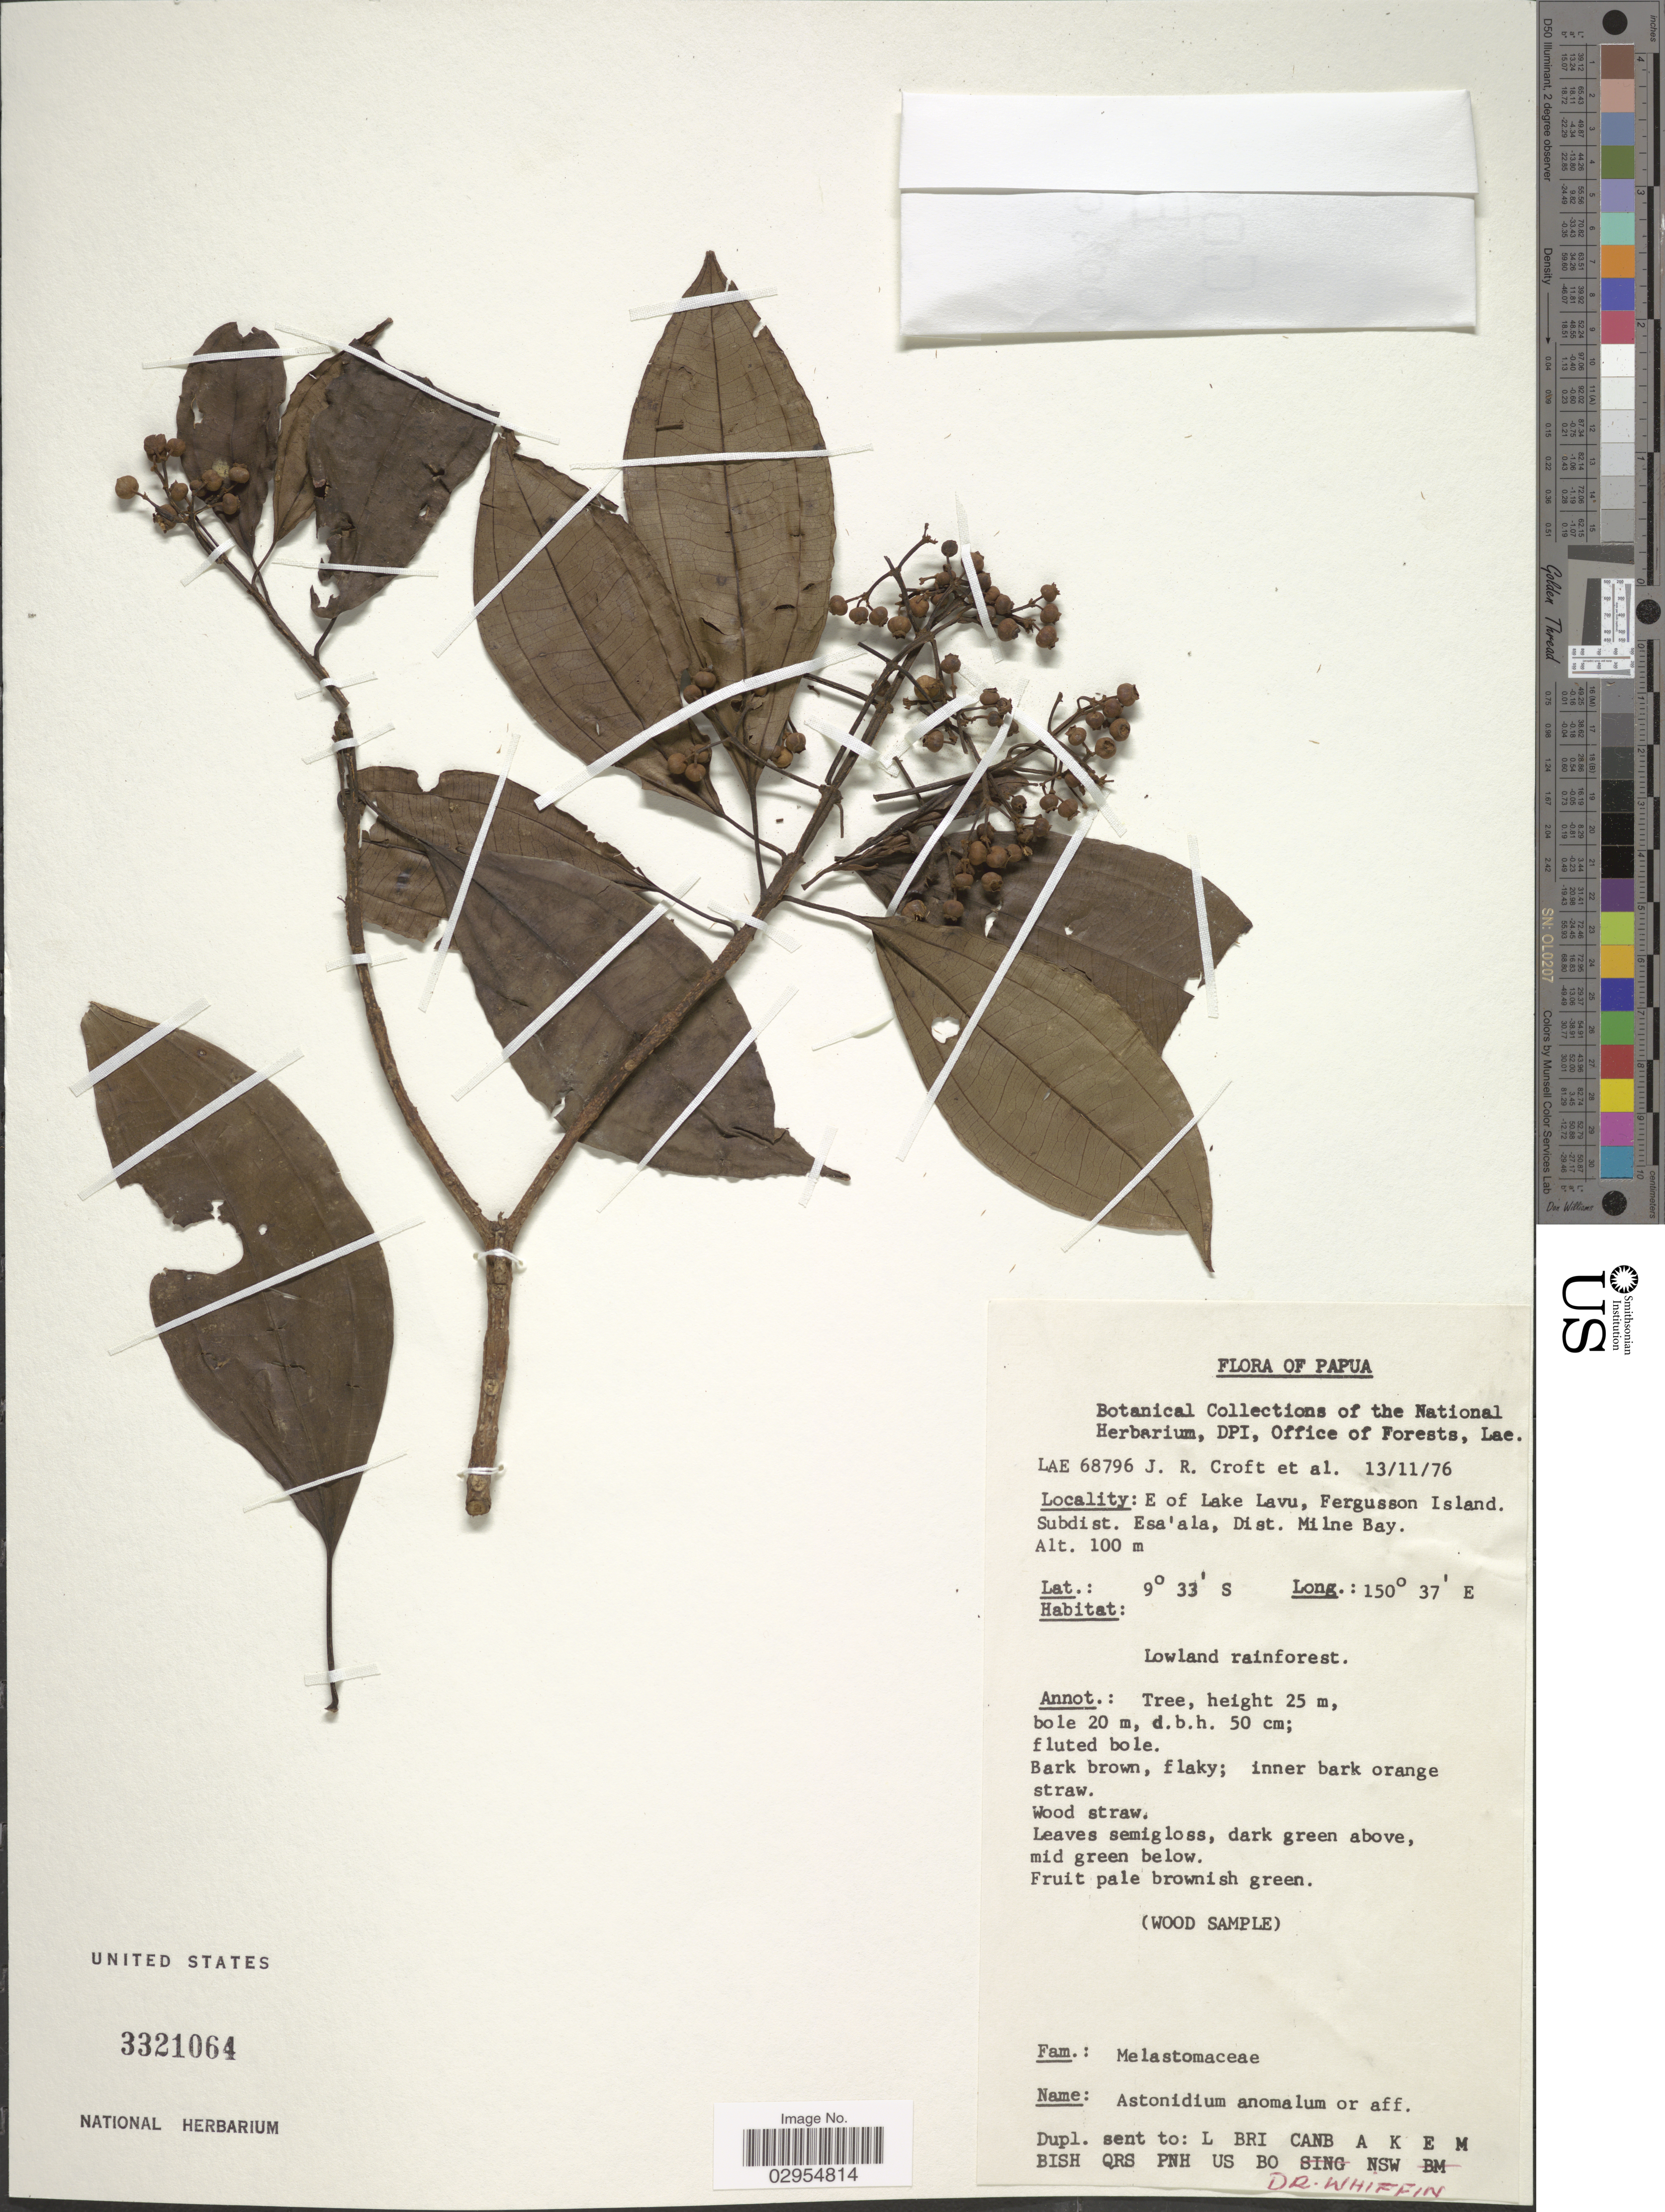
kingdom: Plantae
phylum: Tracheophyta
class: Magnoliopsida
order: Myrtales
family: Melastomataceae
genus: Astronidium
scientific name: Astronidium anomalum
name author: Merr. & L.M. Perry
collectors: J. R. Croft & et al.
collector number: LAE 68796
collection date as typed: Transcribed d/m/y: 13/11/76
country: Papua New Guinea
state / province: Milne Bay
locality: Papua. E of Lake Lavu, Fergusson Island. Subdist. Esa'ala, Dist. Milne Bay.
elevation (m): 100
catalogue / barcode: US 3321064